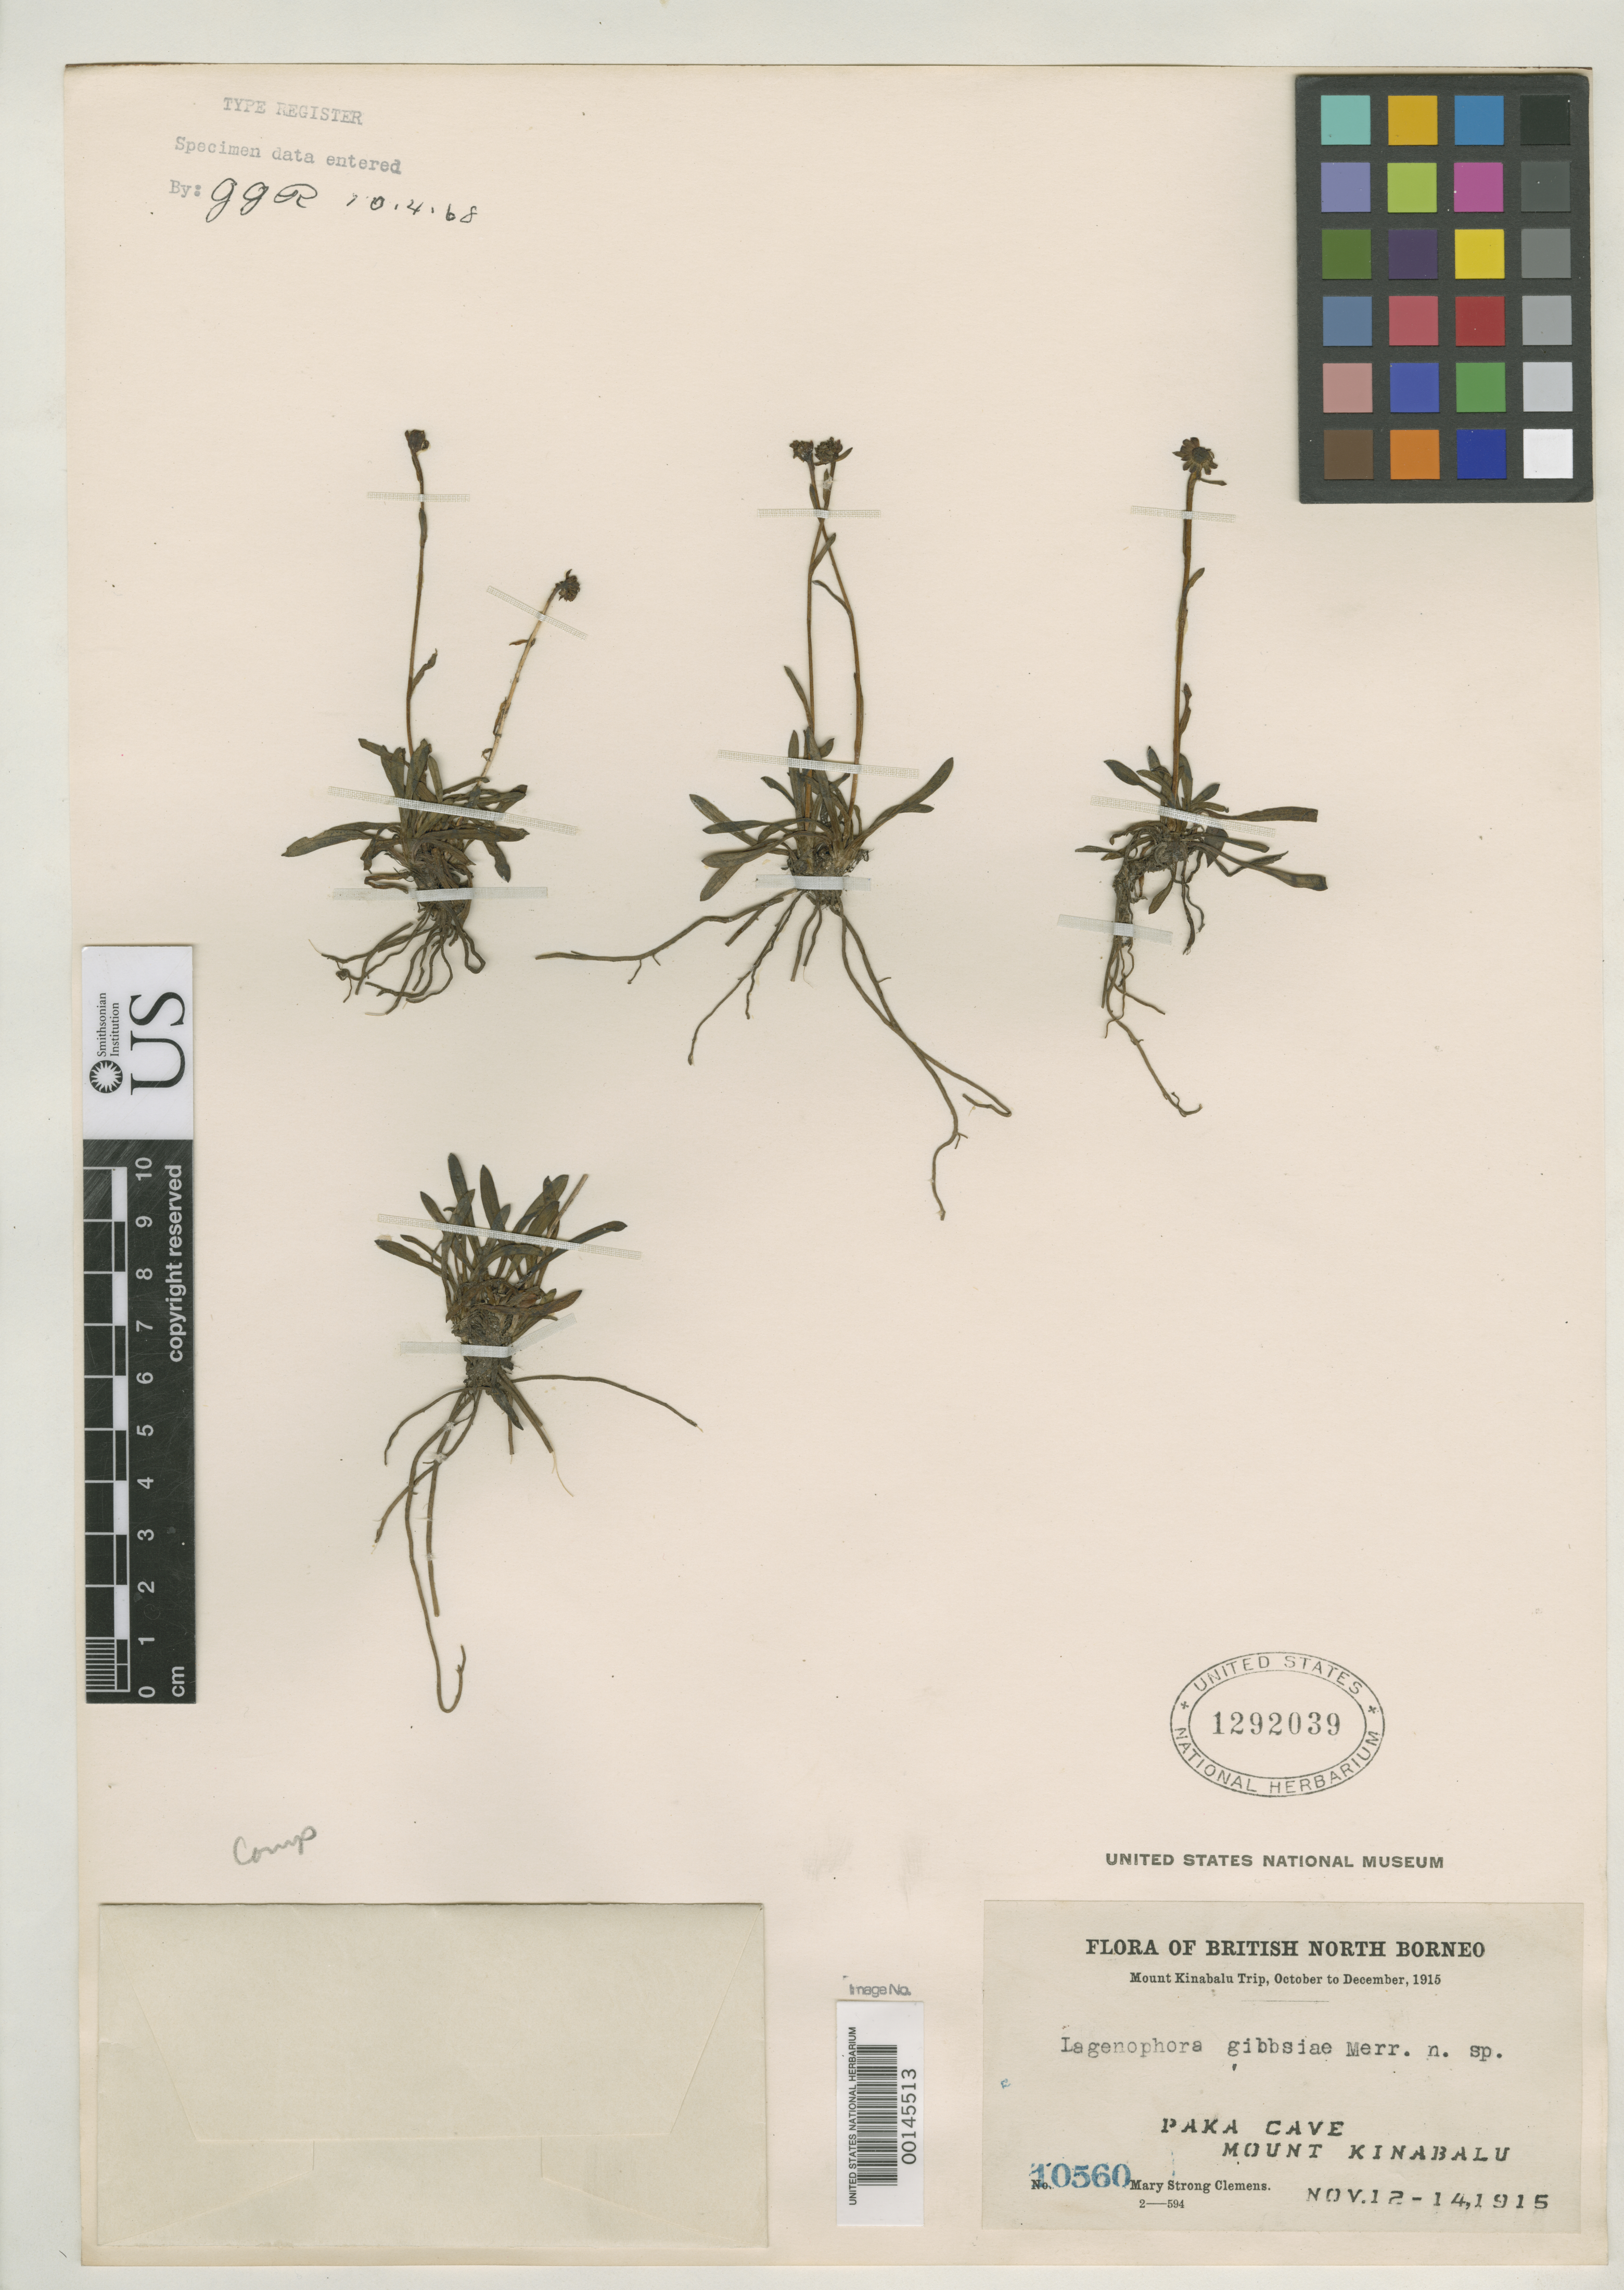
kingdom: Plantae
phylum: Tracheophyta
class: Magnoliopsida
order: Asterales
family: Asteraceae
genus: Lagenophora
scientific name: Lagenophora gibbsiae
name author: Merr.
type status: Isotype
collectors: M. S. Clemens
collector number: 10560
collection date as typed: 12 Nov 1915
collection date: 1915-11-12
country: Malaysia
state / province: Sabah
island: Borneo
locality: Mt. Kinabulu.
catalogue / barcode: US 1292039